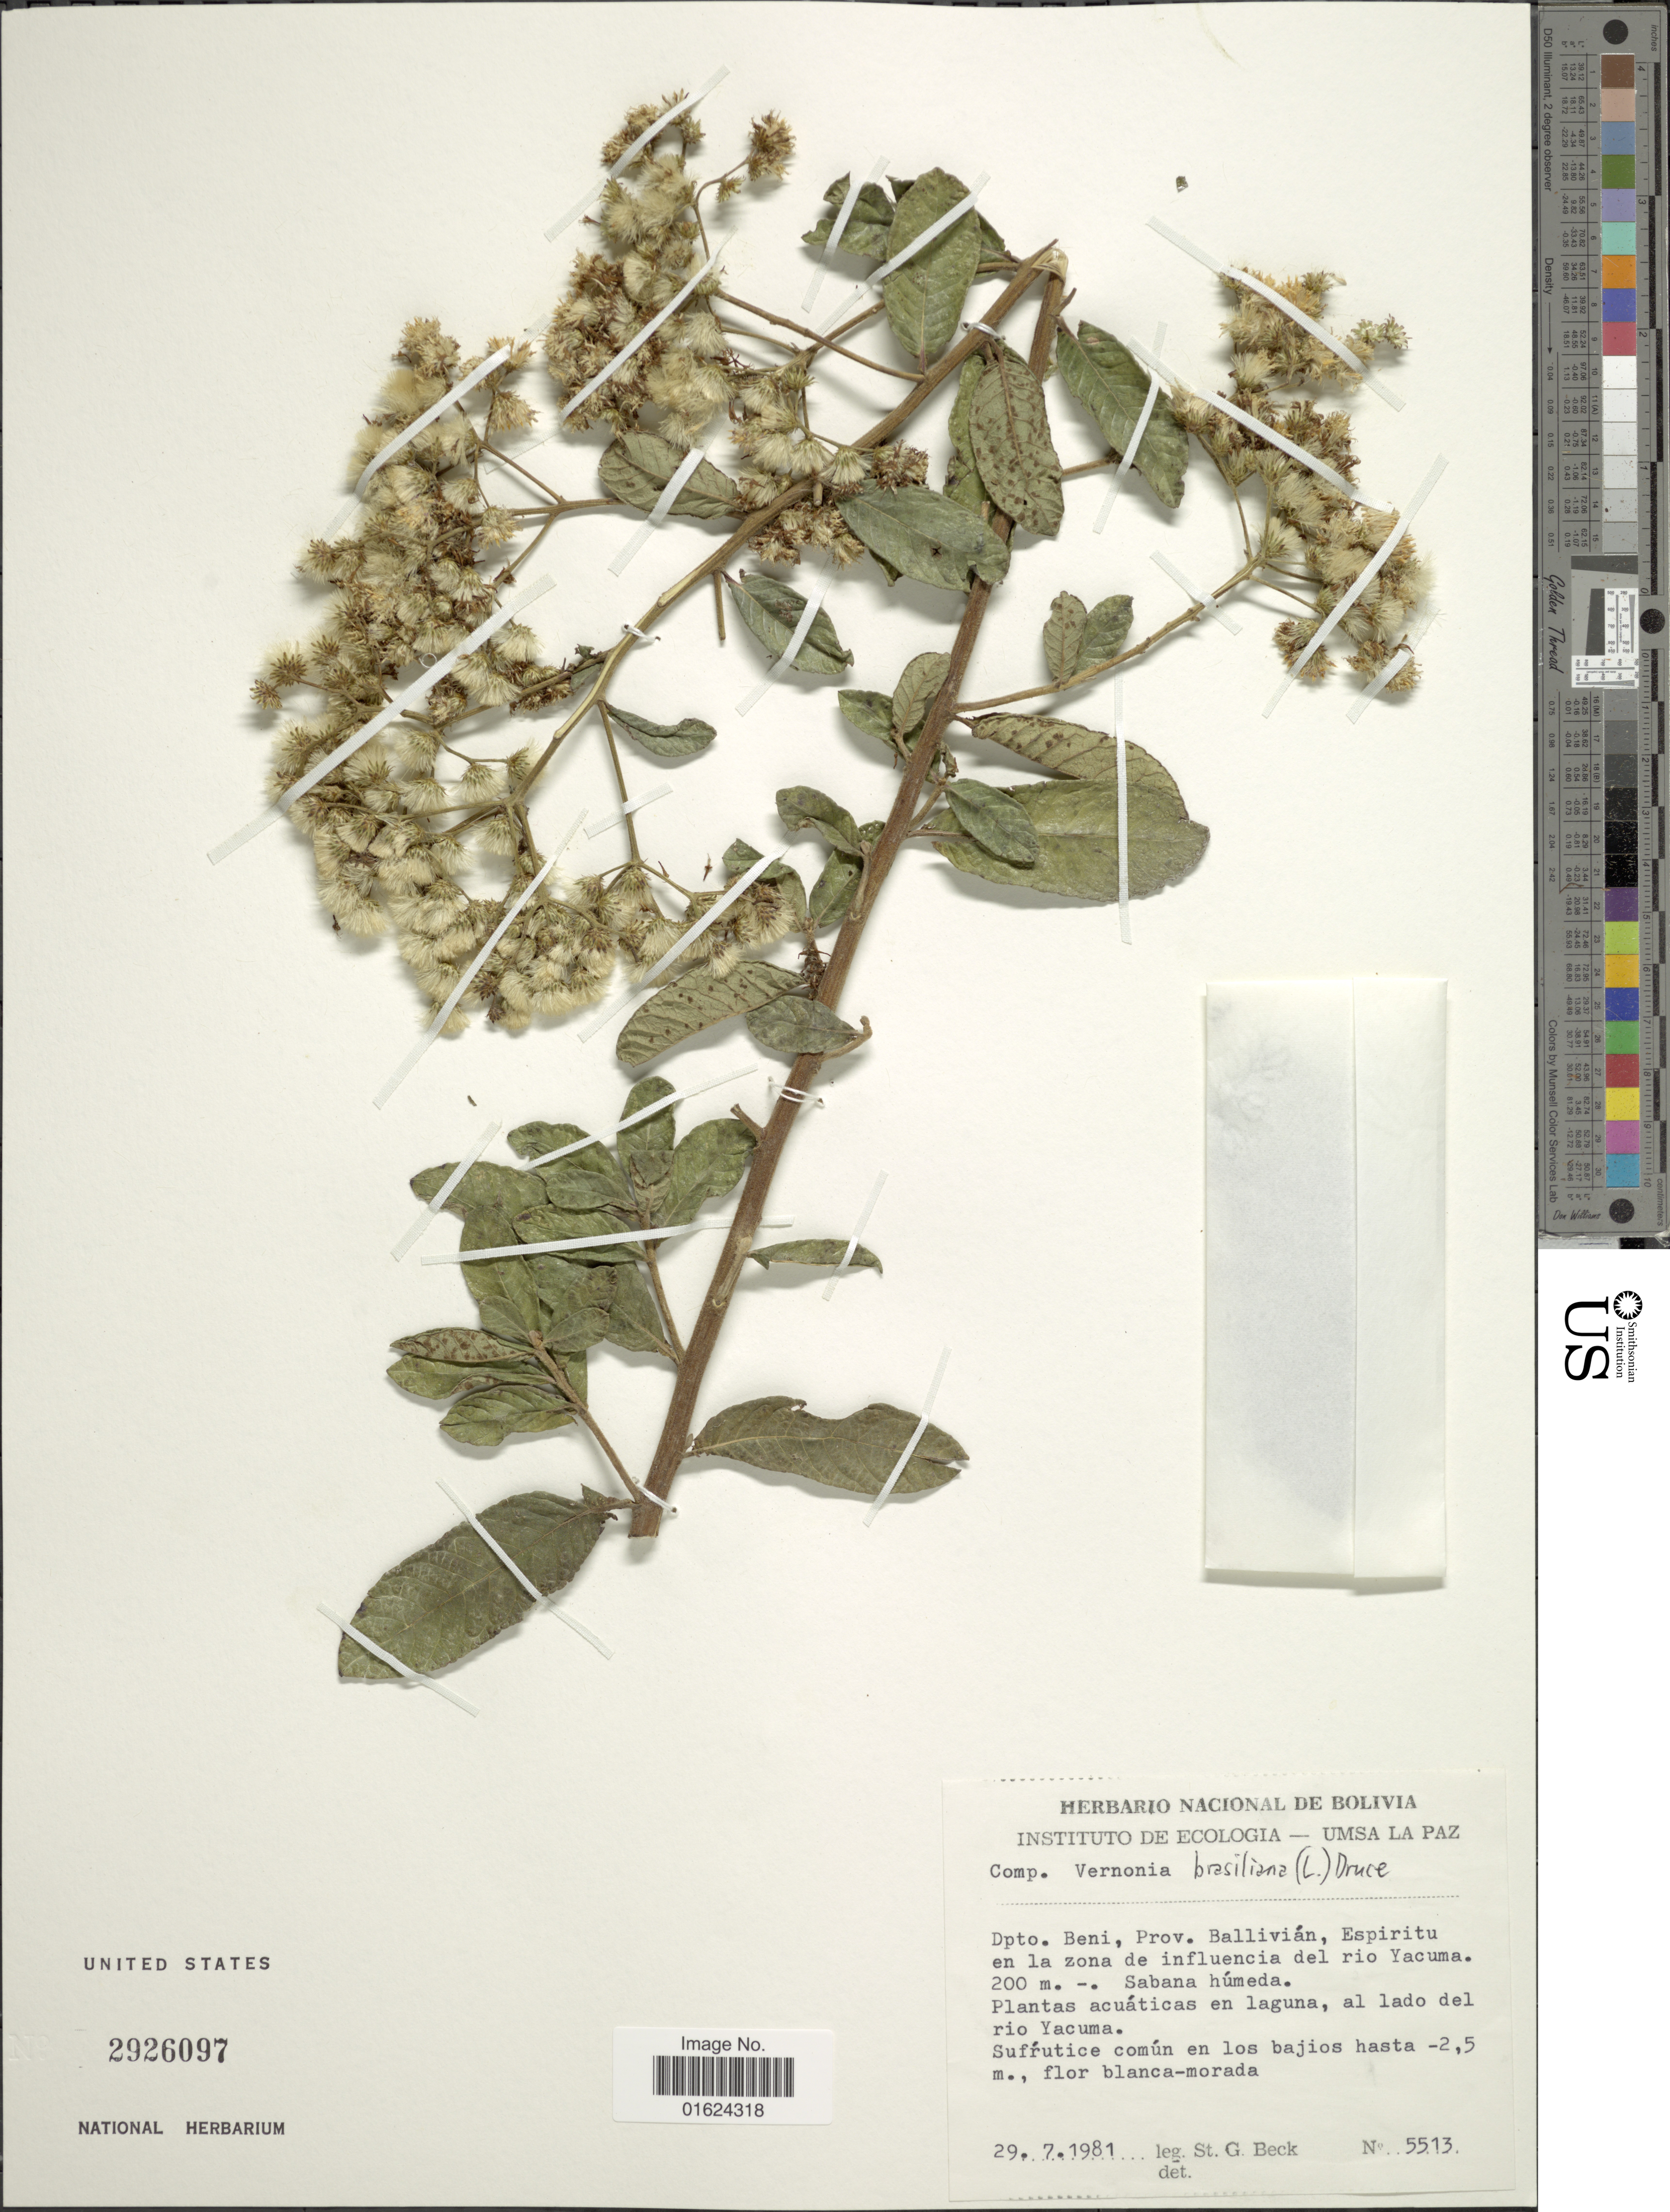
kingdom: Plantae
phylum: Tracheophyta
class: Magnoliopsida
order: Asterales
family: Asteraceae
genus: Vernonia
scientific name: Vernonia brasiliana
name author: (L.) Druce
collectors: S. G. Beck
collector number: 5513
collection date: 1981-07-29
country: Bolivia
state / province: Beni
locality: Dpto. Beni, Prov. Ballivian, Espiritu en la zona de influencia del rio Yacuma.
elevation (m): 200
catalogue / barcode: US 2926097